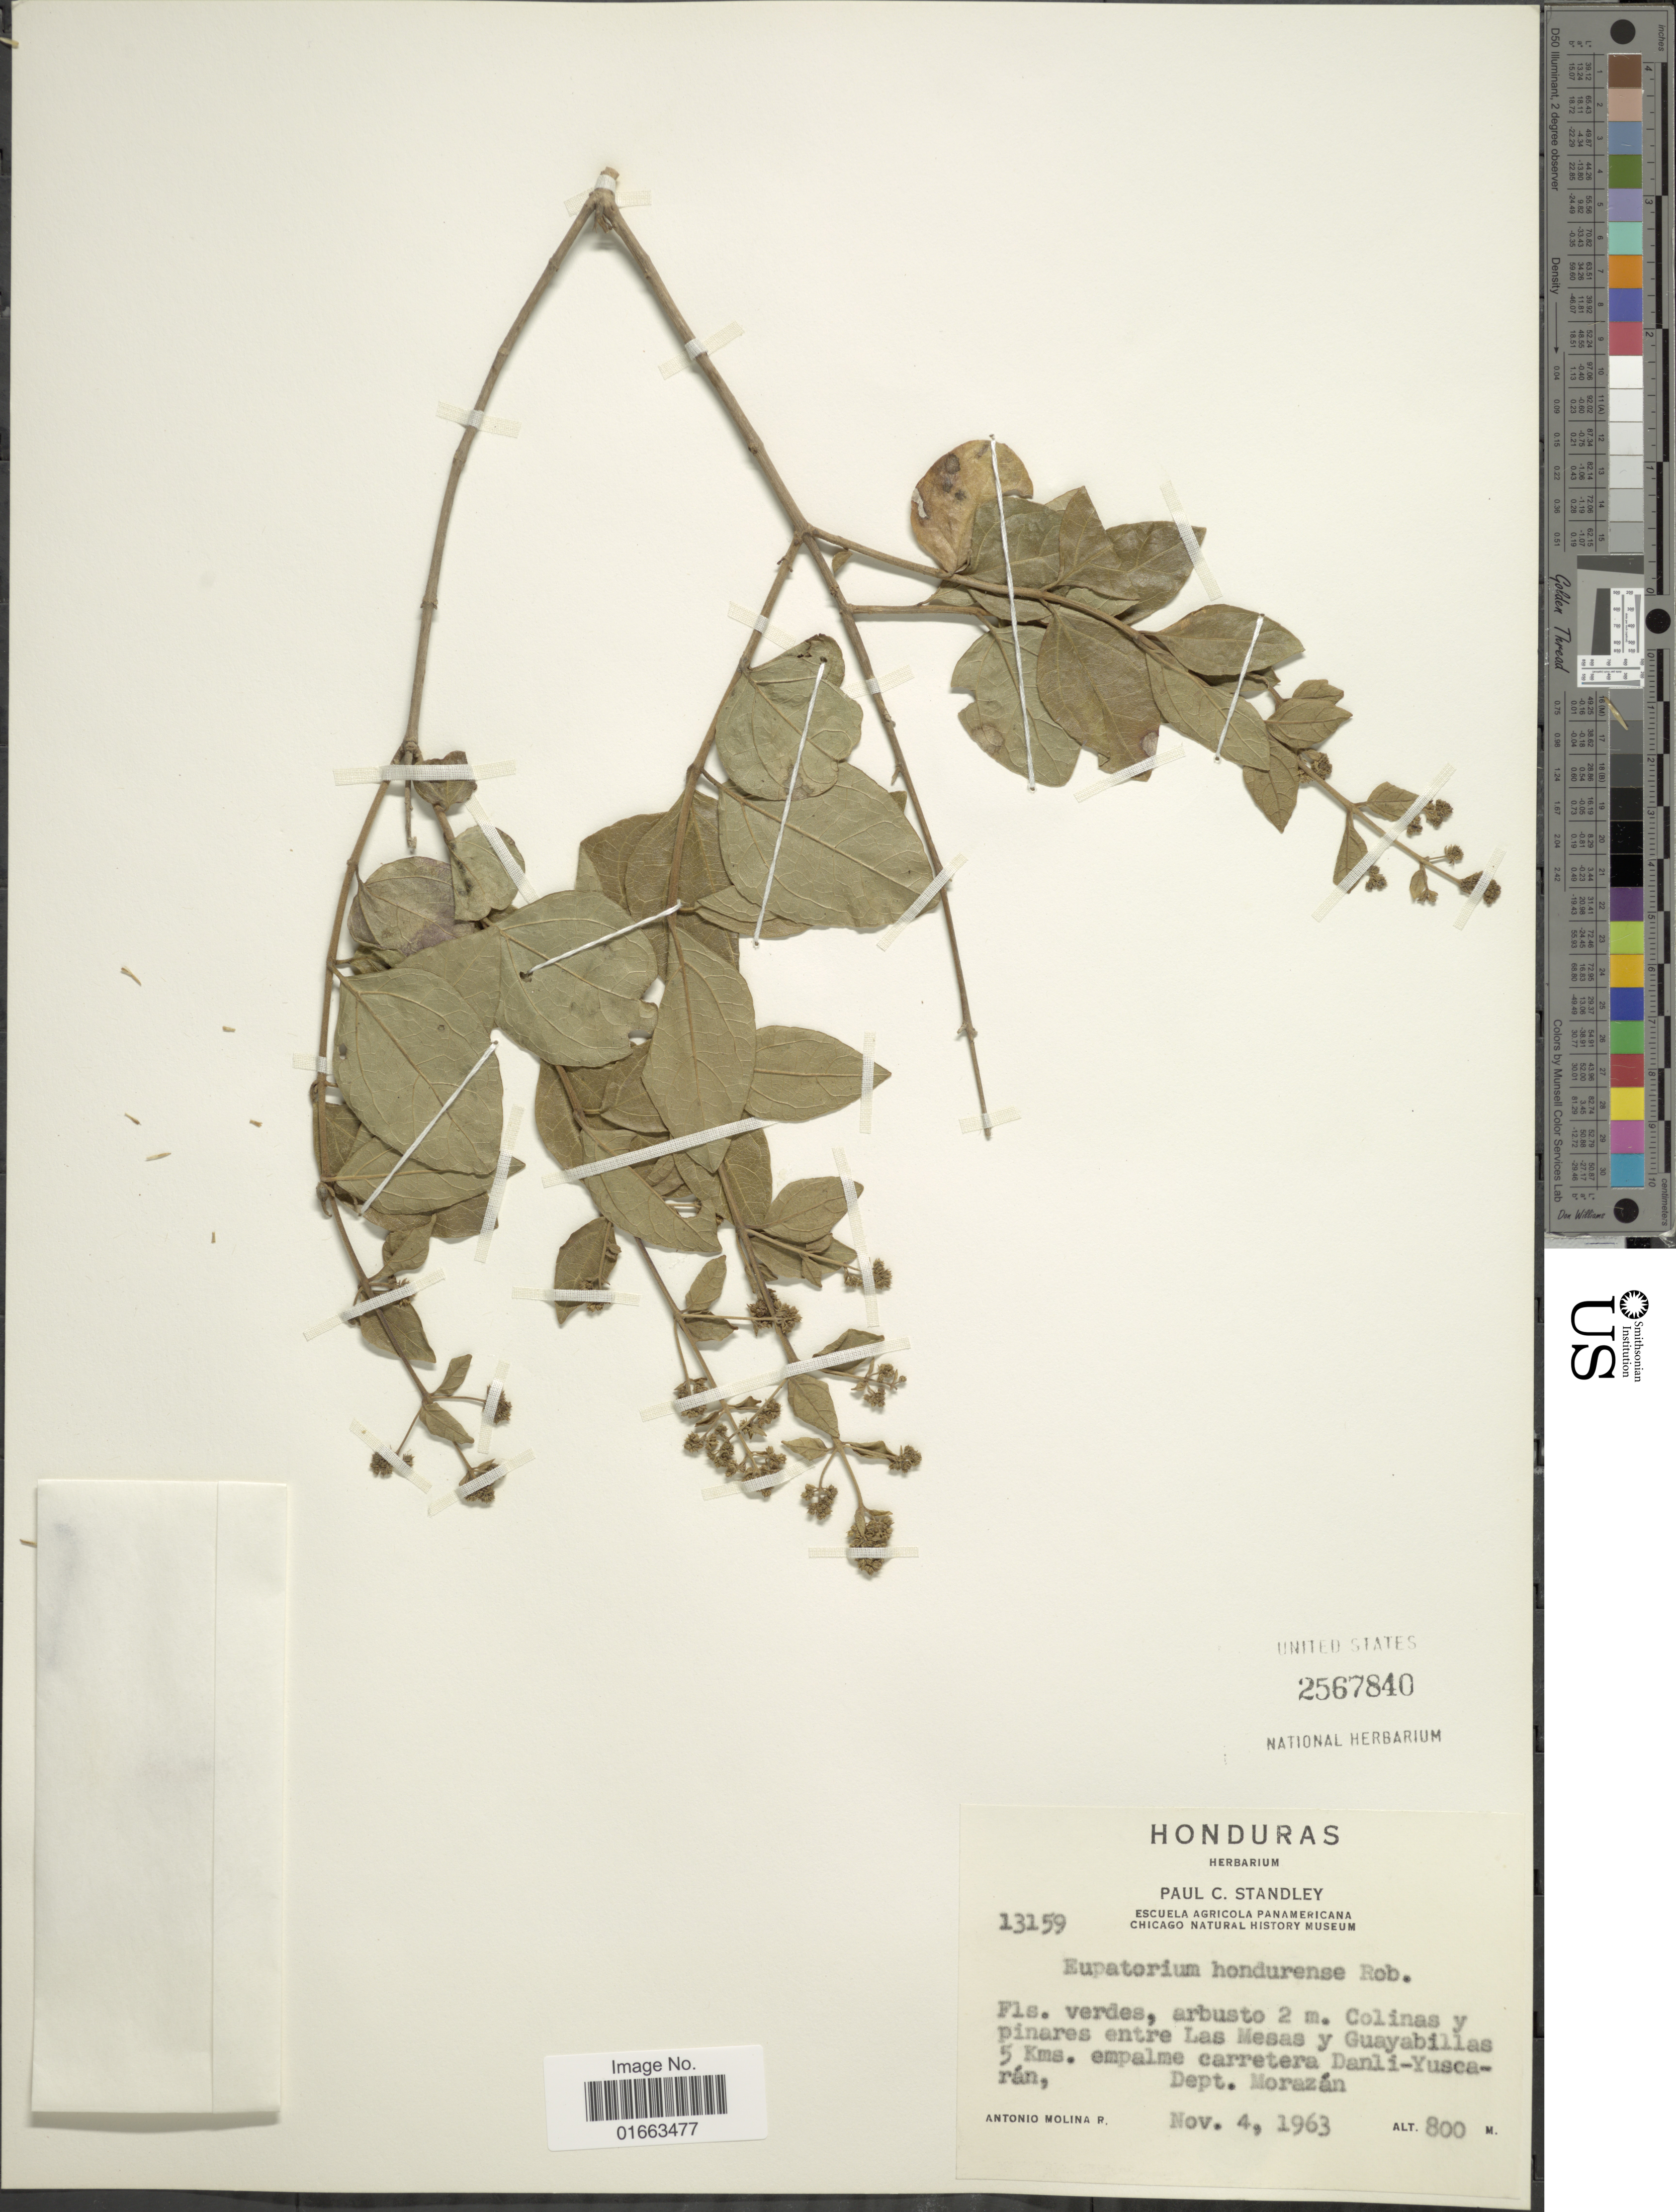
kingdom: Plantae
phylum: Tracheophyta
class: Magnoliopsida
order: Asterales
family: Asteraceae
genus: Koanophyllon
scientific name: Koanophyllon hondurensis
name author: (B.L. Rob.) R.M. King & H. Rob.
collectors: A. Molina R.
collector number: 13159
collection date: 1963-11-04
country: Honduras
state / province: Fco. Morazán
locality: Colinas y pinares entre Las Mesas y Guayabillas 5 kms. epalme carretera Danli-Yuscarán, Dept. Morazán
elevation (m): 800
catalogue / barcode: US 2567840